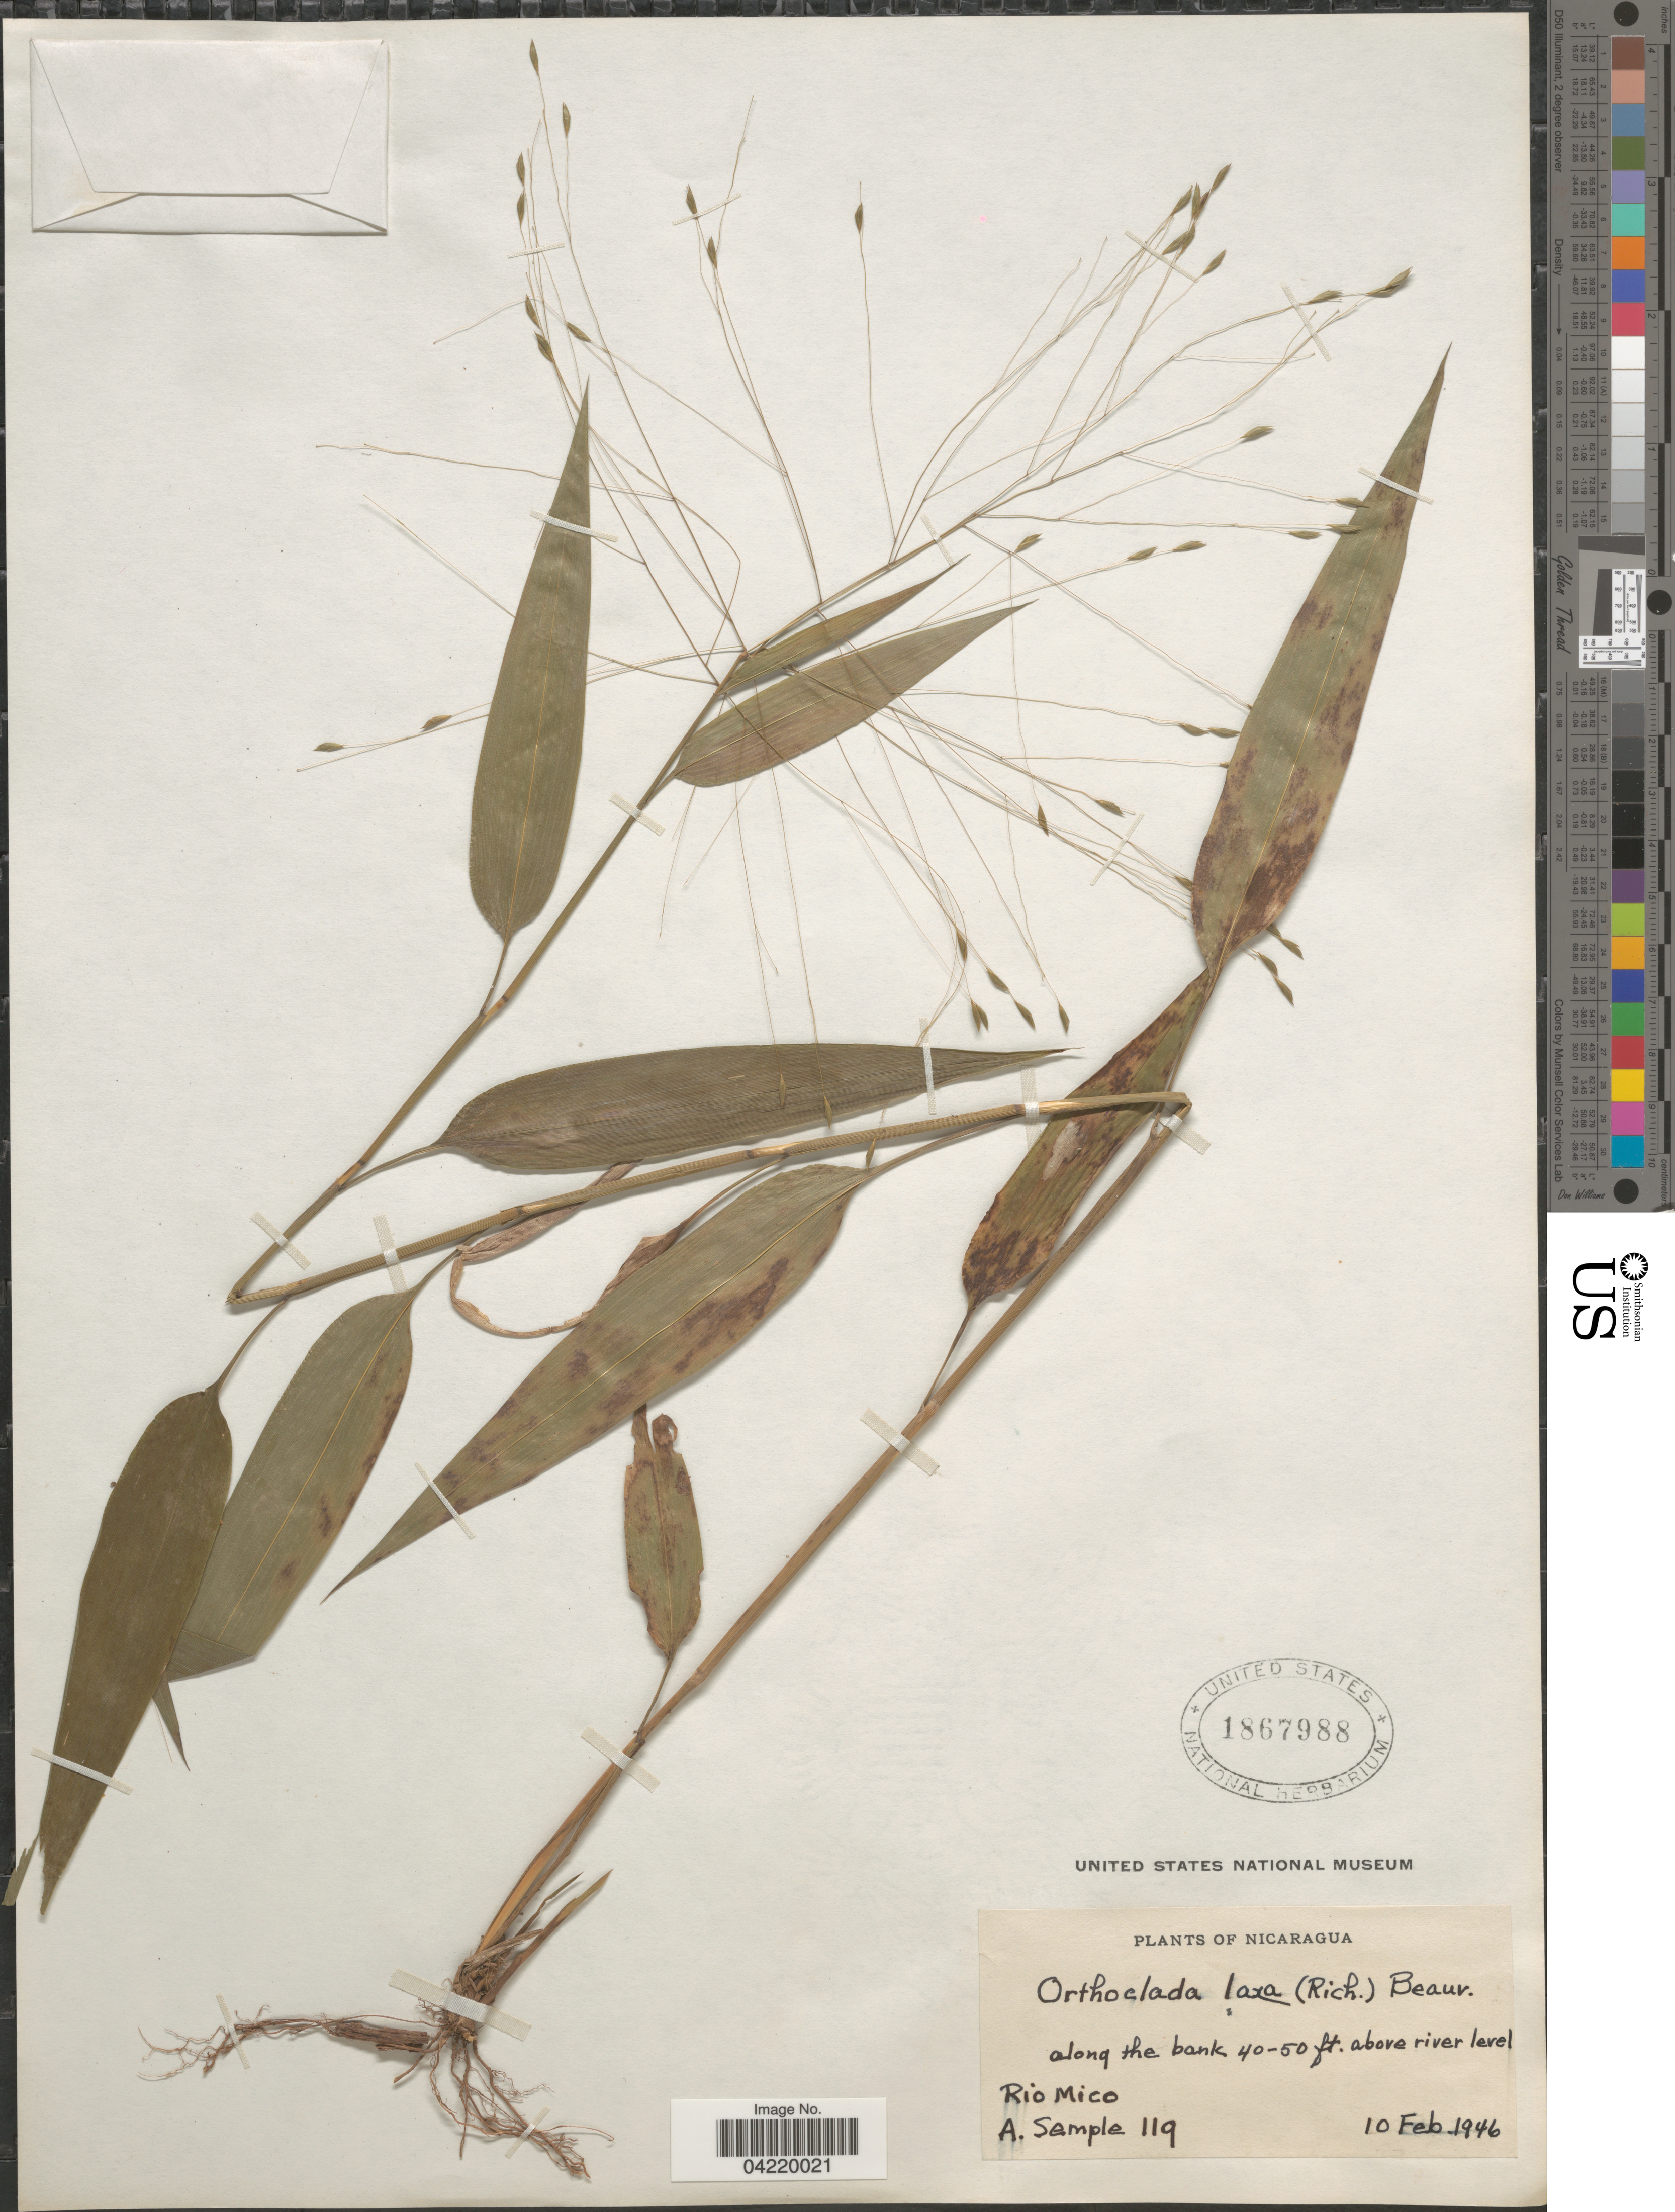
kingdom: Plantae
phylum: Tracheophyta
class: Liliopsida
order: Poales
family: Poaceae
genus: Orthoclada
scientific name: Orthoclada laxa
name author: P. Beauv.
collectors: A. Semple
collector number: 119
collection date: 1946-02-10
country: Nicaragua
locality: Rio Mico.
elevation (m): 12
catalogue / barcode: US 1867988